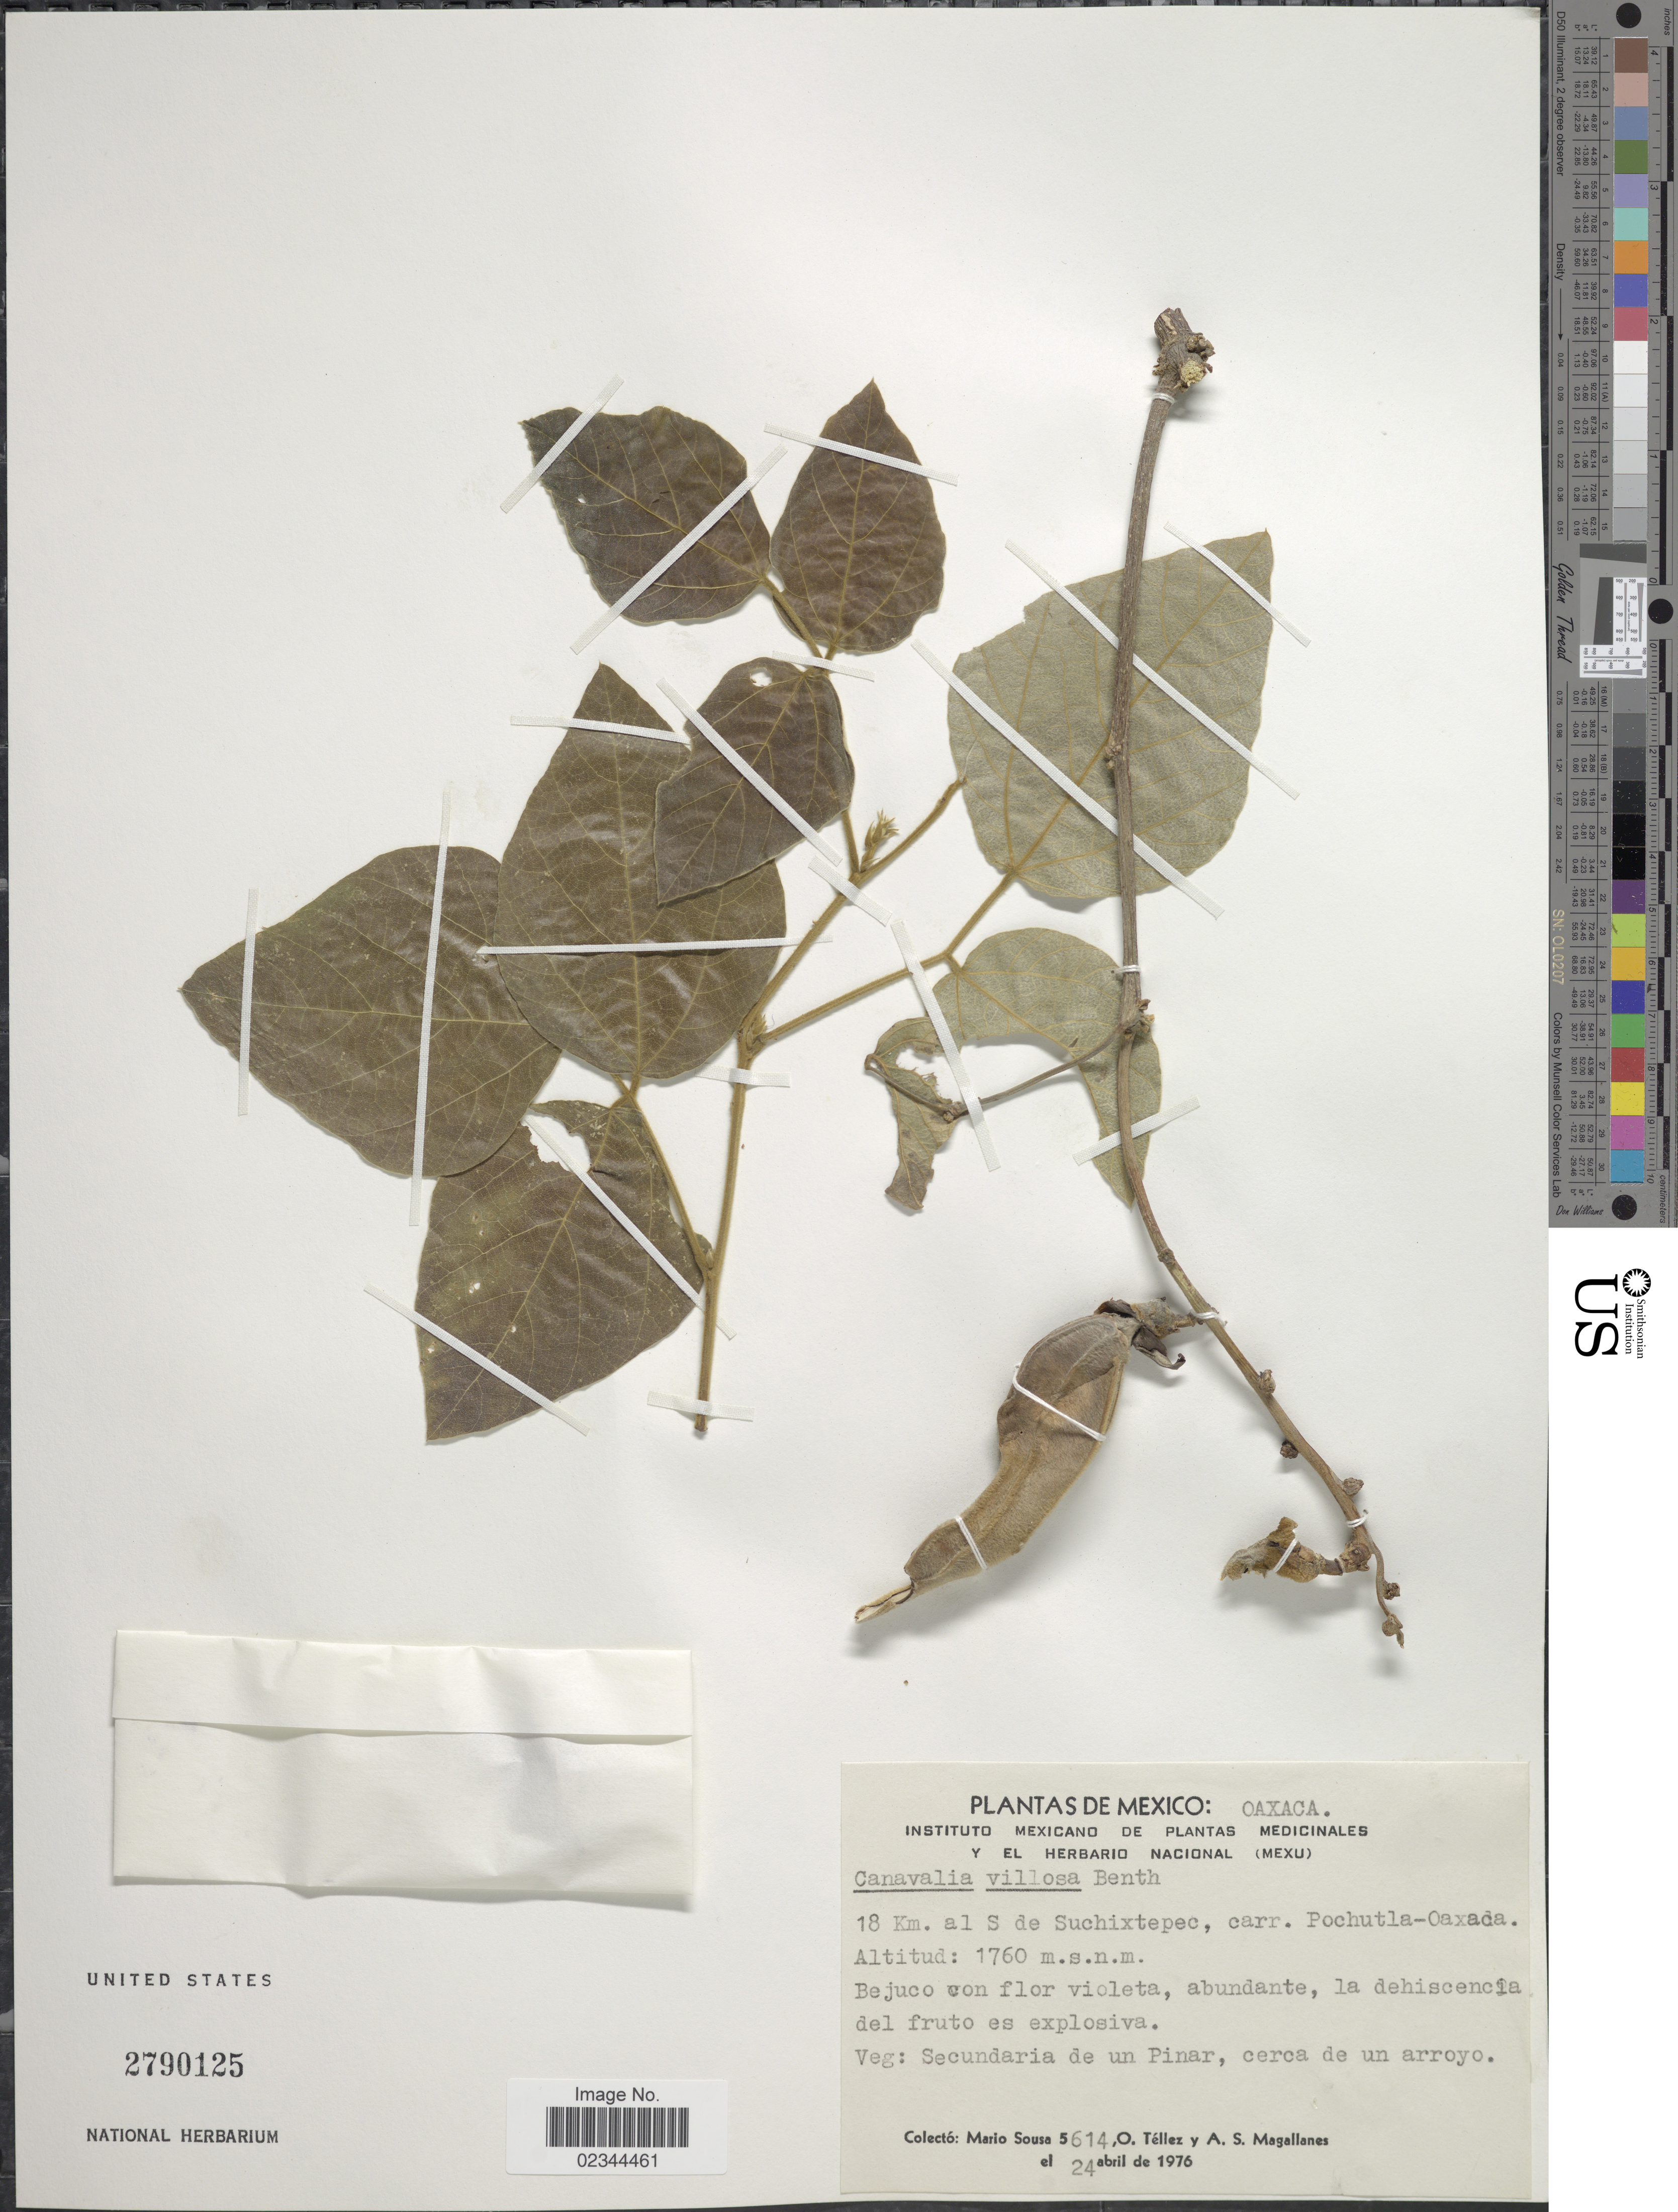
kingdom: Plantae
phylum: Tracheophyta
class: Magnoliopsida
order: Fabales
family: Fabaceae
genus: Canavalia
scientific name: Canavalia villosa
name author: Benth.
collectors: M. Sousa S., O. Tellez & A. Magallanes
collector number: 5614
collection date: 1976-04-24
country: Mexico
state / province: Oaxaca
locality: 18 km al S de Suchixtepec, carr. Pochutla-Oaxaca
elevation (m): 1760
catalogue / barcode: US 2790125